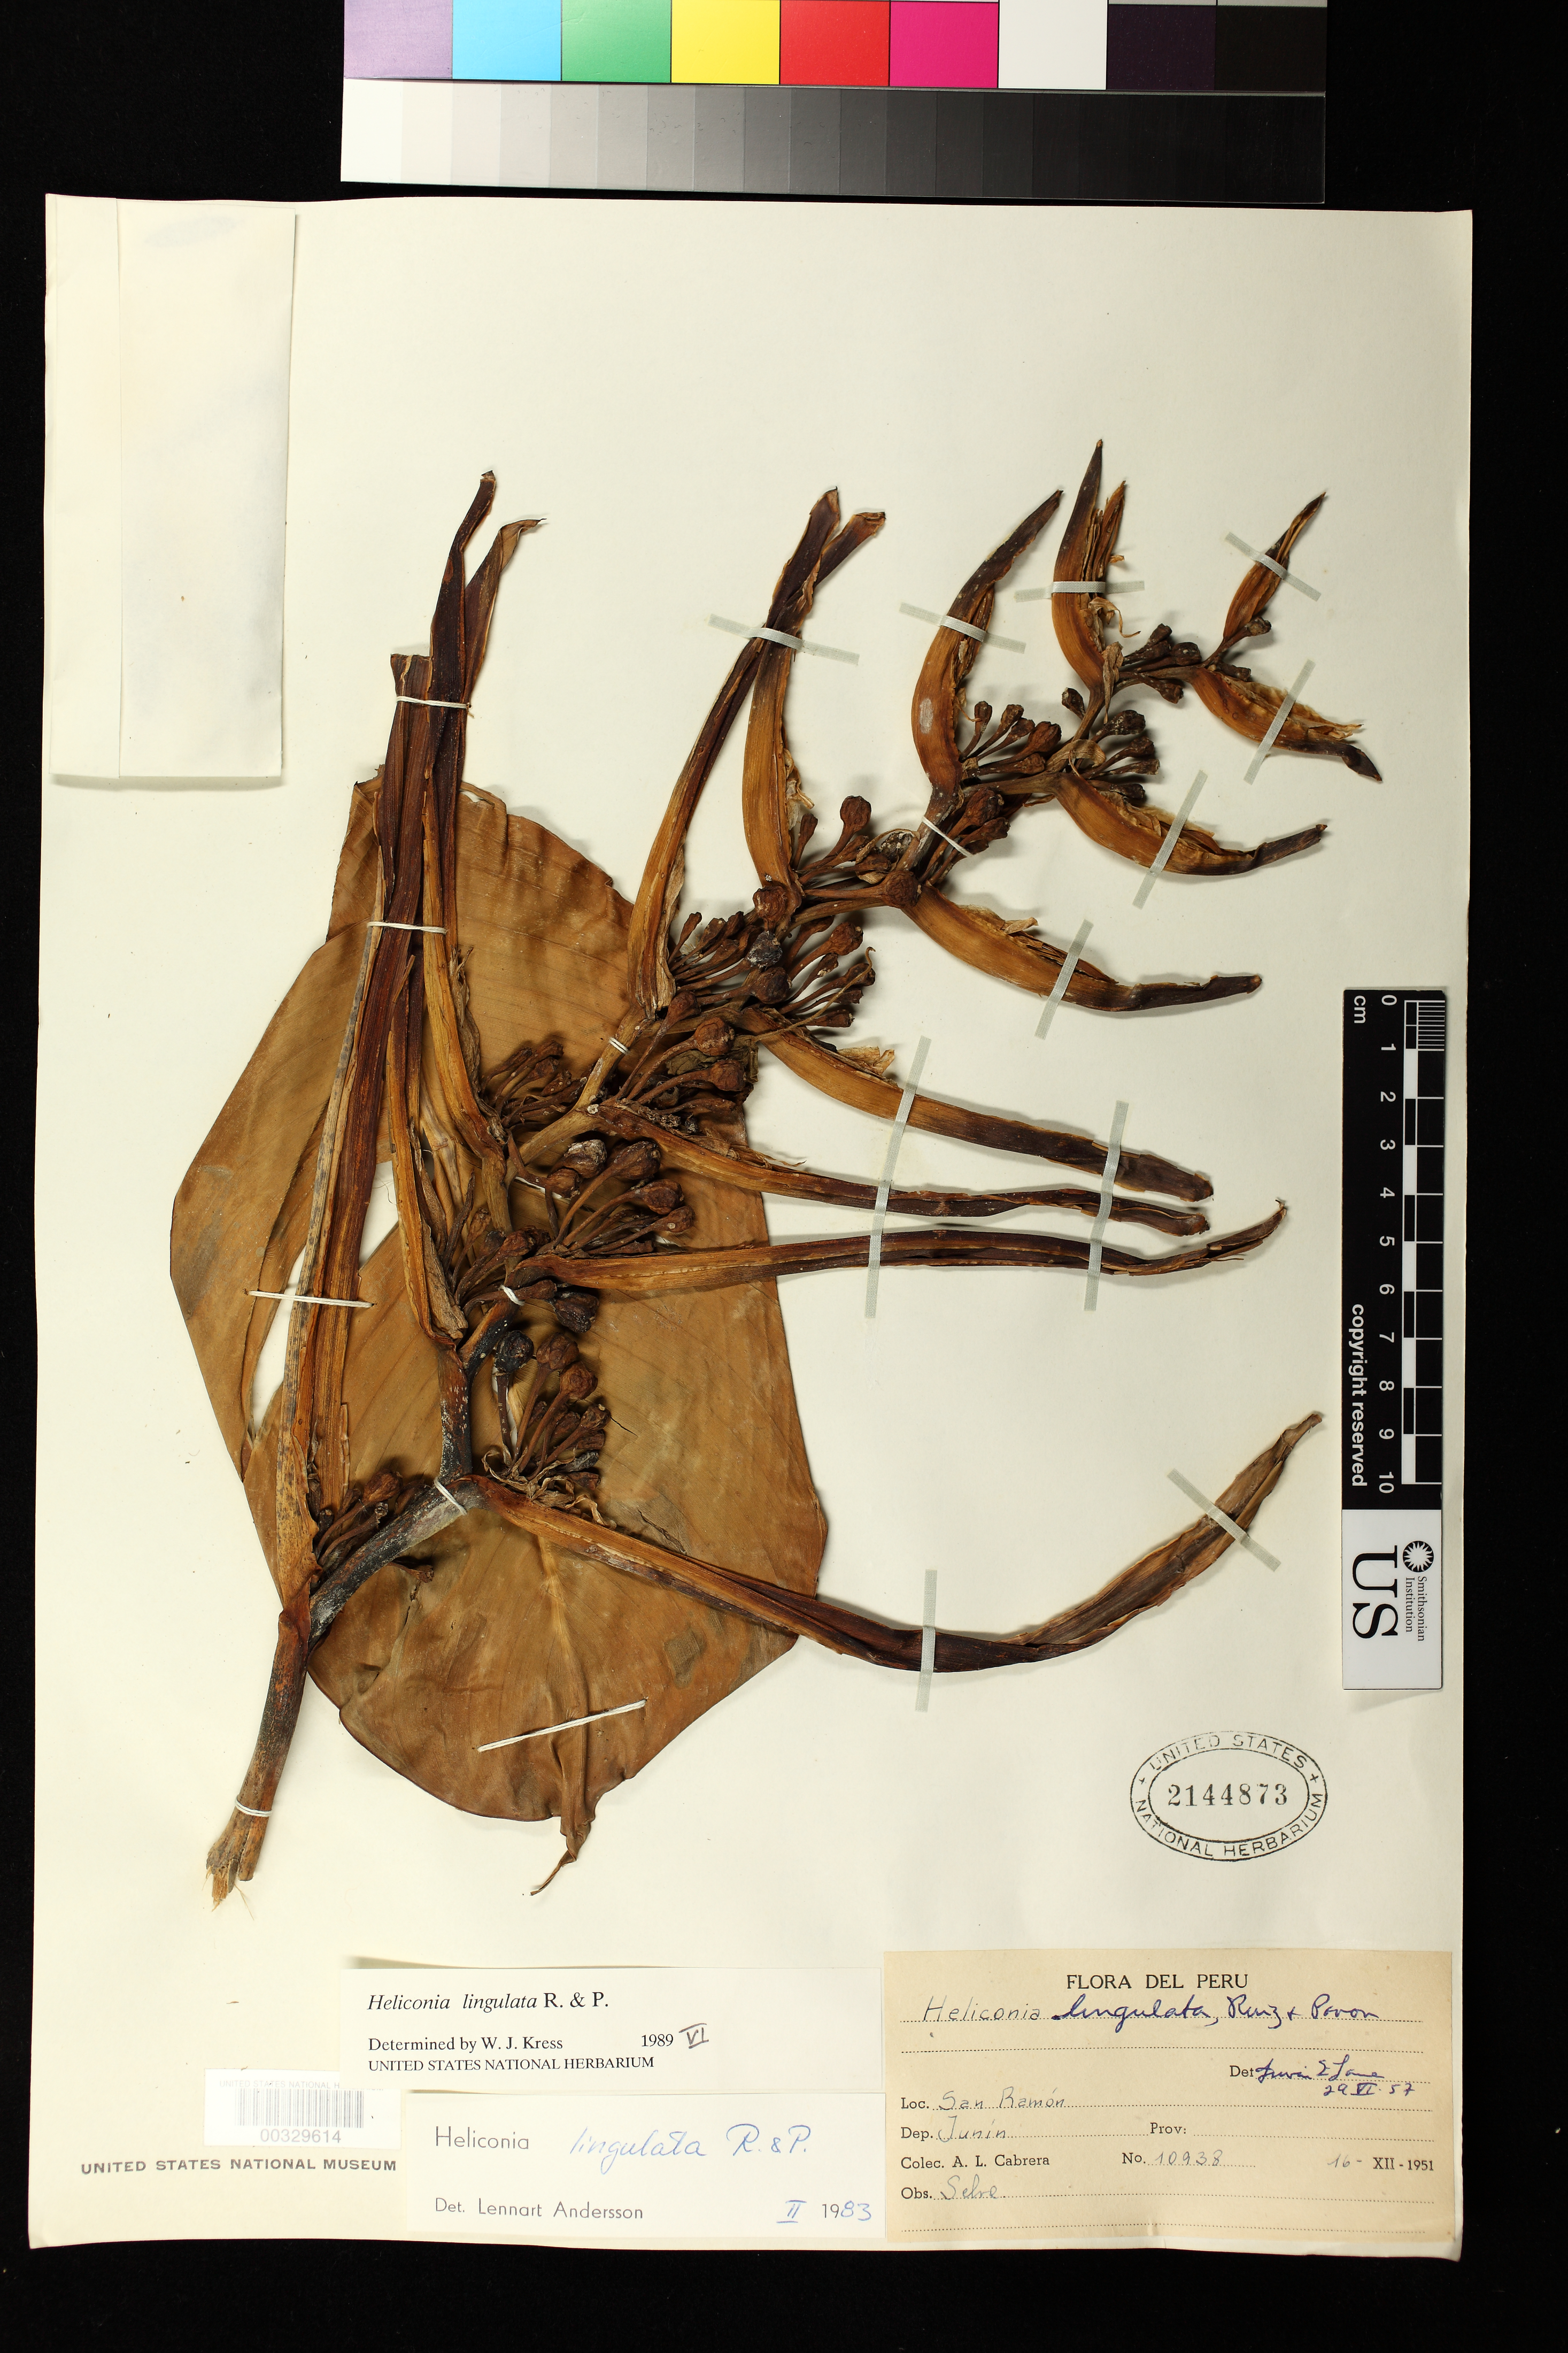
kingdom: Plantae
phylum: Tracheophyta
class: Liliopsida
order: Zingiberales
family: Heliconiaceae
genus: Heliconia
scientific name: Heliconia lingulata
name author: Ruiz & Pav.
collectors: A. L. Cabrera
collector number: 10938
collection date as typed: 16 Dec 1951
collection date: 1951-12-16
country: Peru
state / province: Junín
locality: San ramon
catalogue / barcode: US 2144873